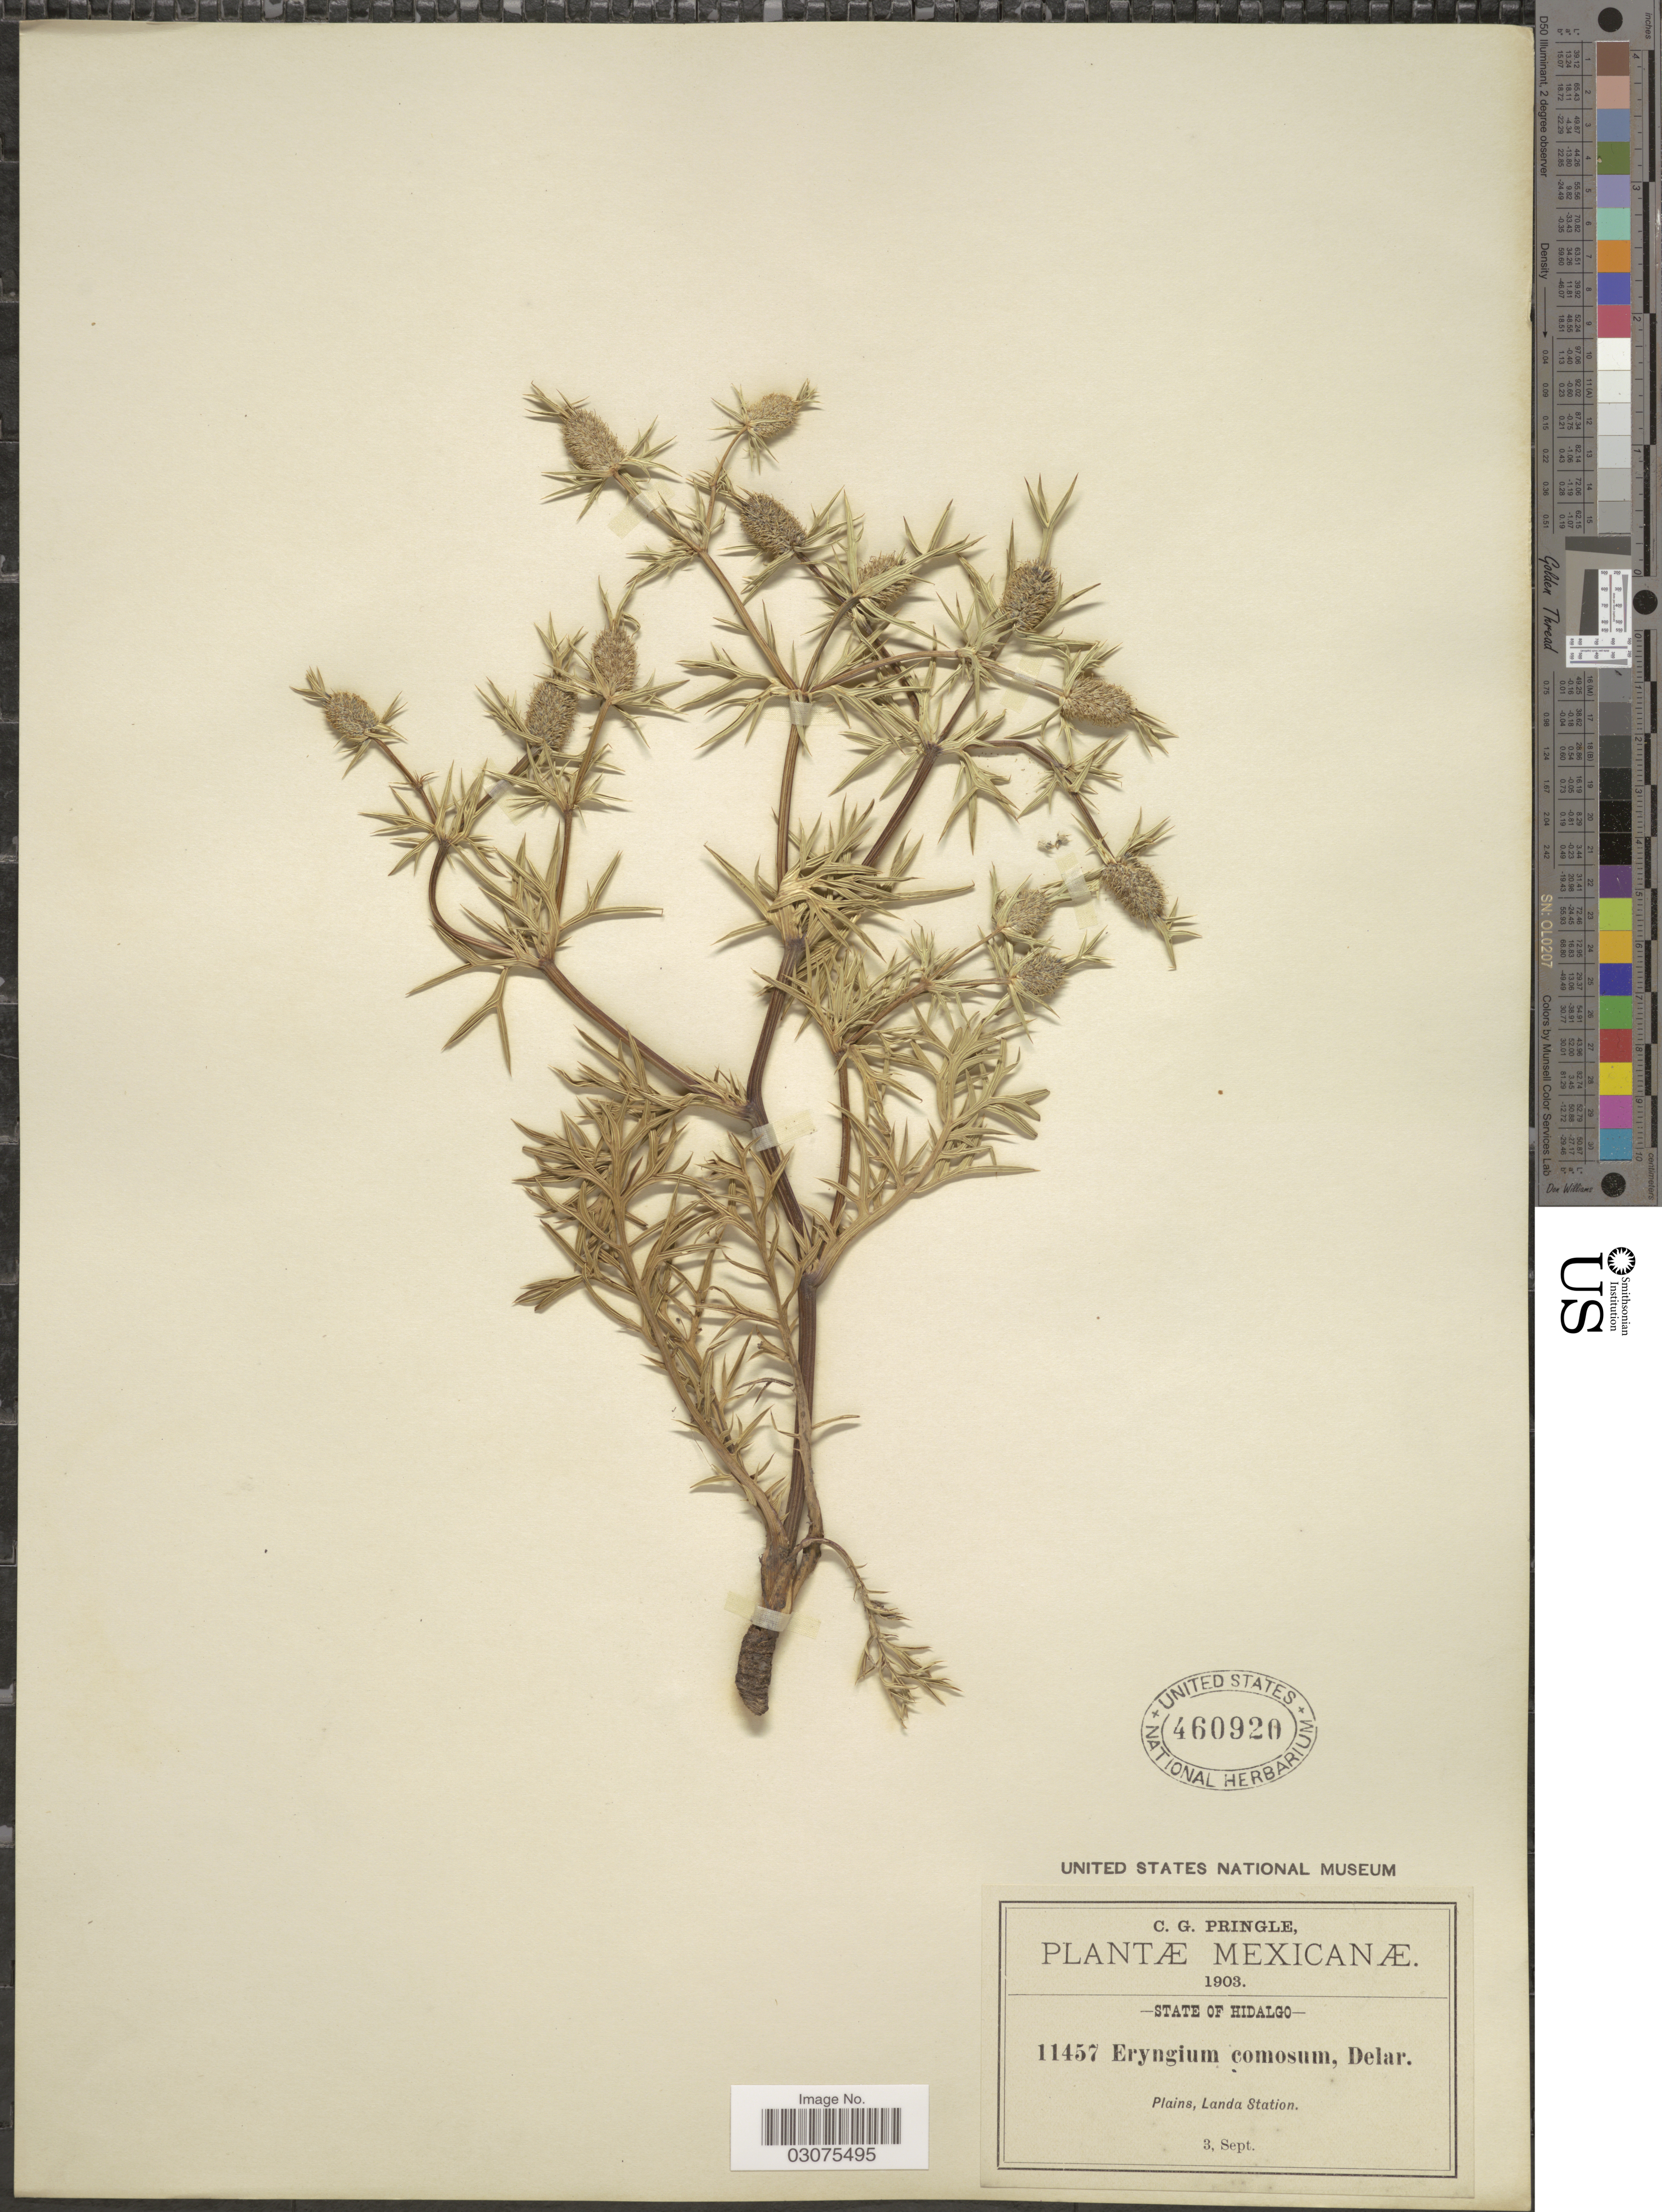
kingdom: Plantae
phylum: Tracheophyta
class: Magnoliopsida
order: Apiales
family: Apiaceae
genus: Eryngium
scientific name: Eryngium comosum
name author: F. Delaroche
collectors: C. G. Pringle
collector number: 11457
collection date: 1903-09-03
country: Mexico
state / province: Hidalgo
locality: Plains, Landa Station.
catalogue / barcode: US 460920